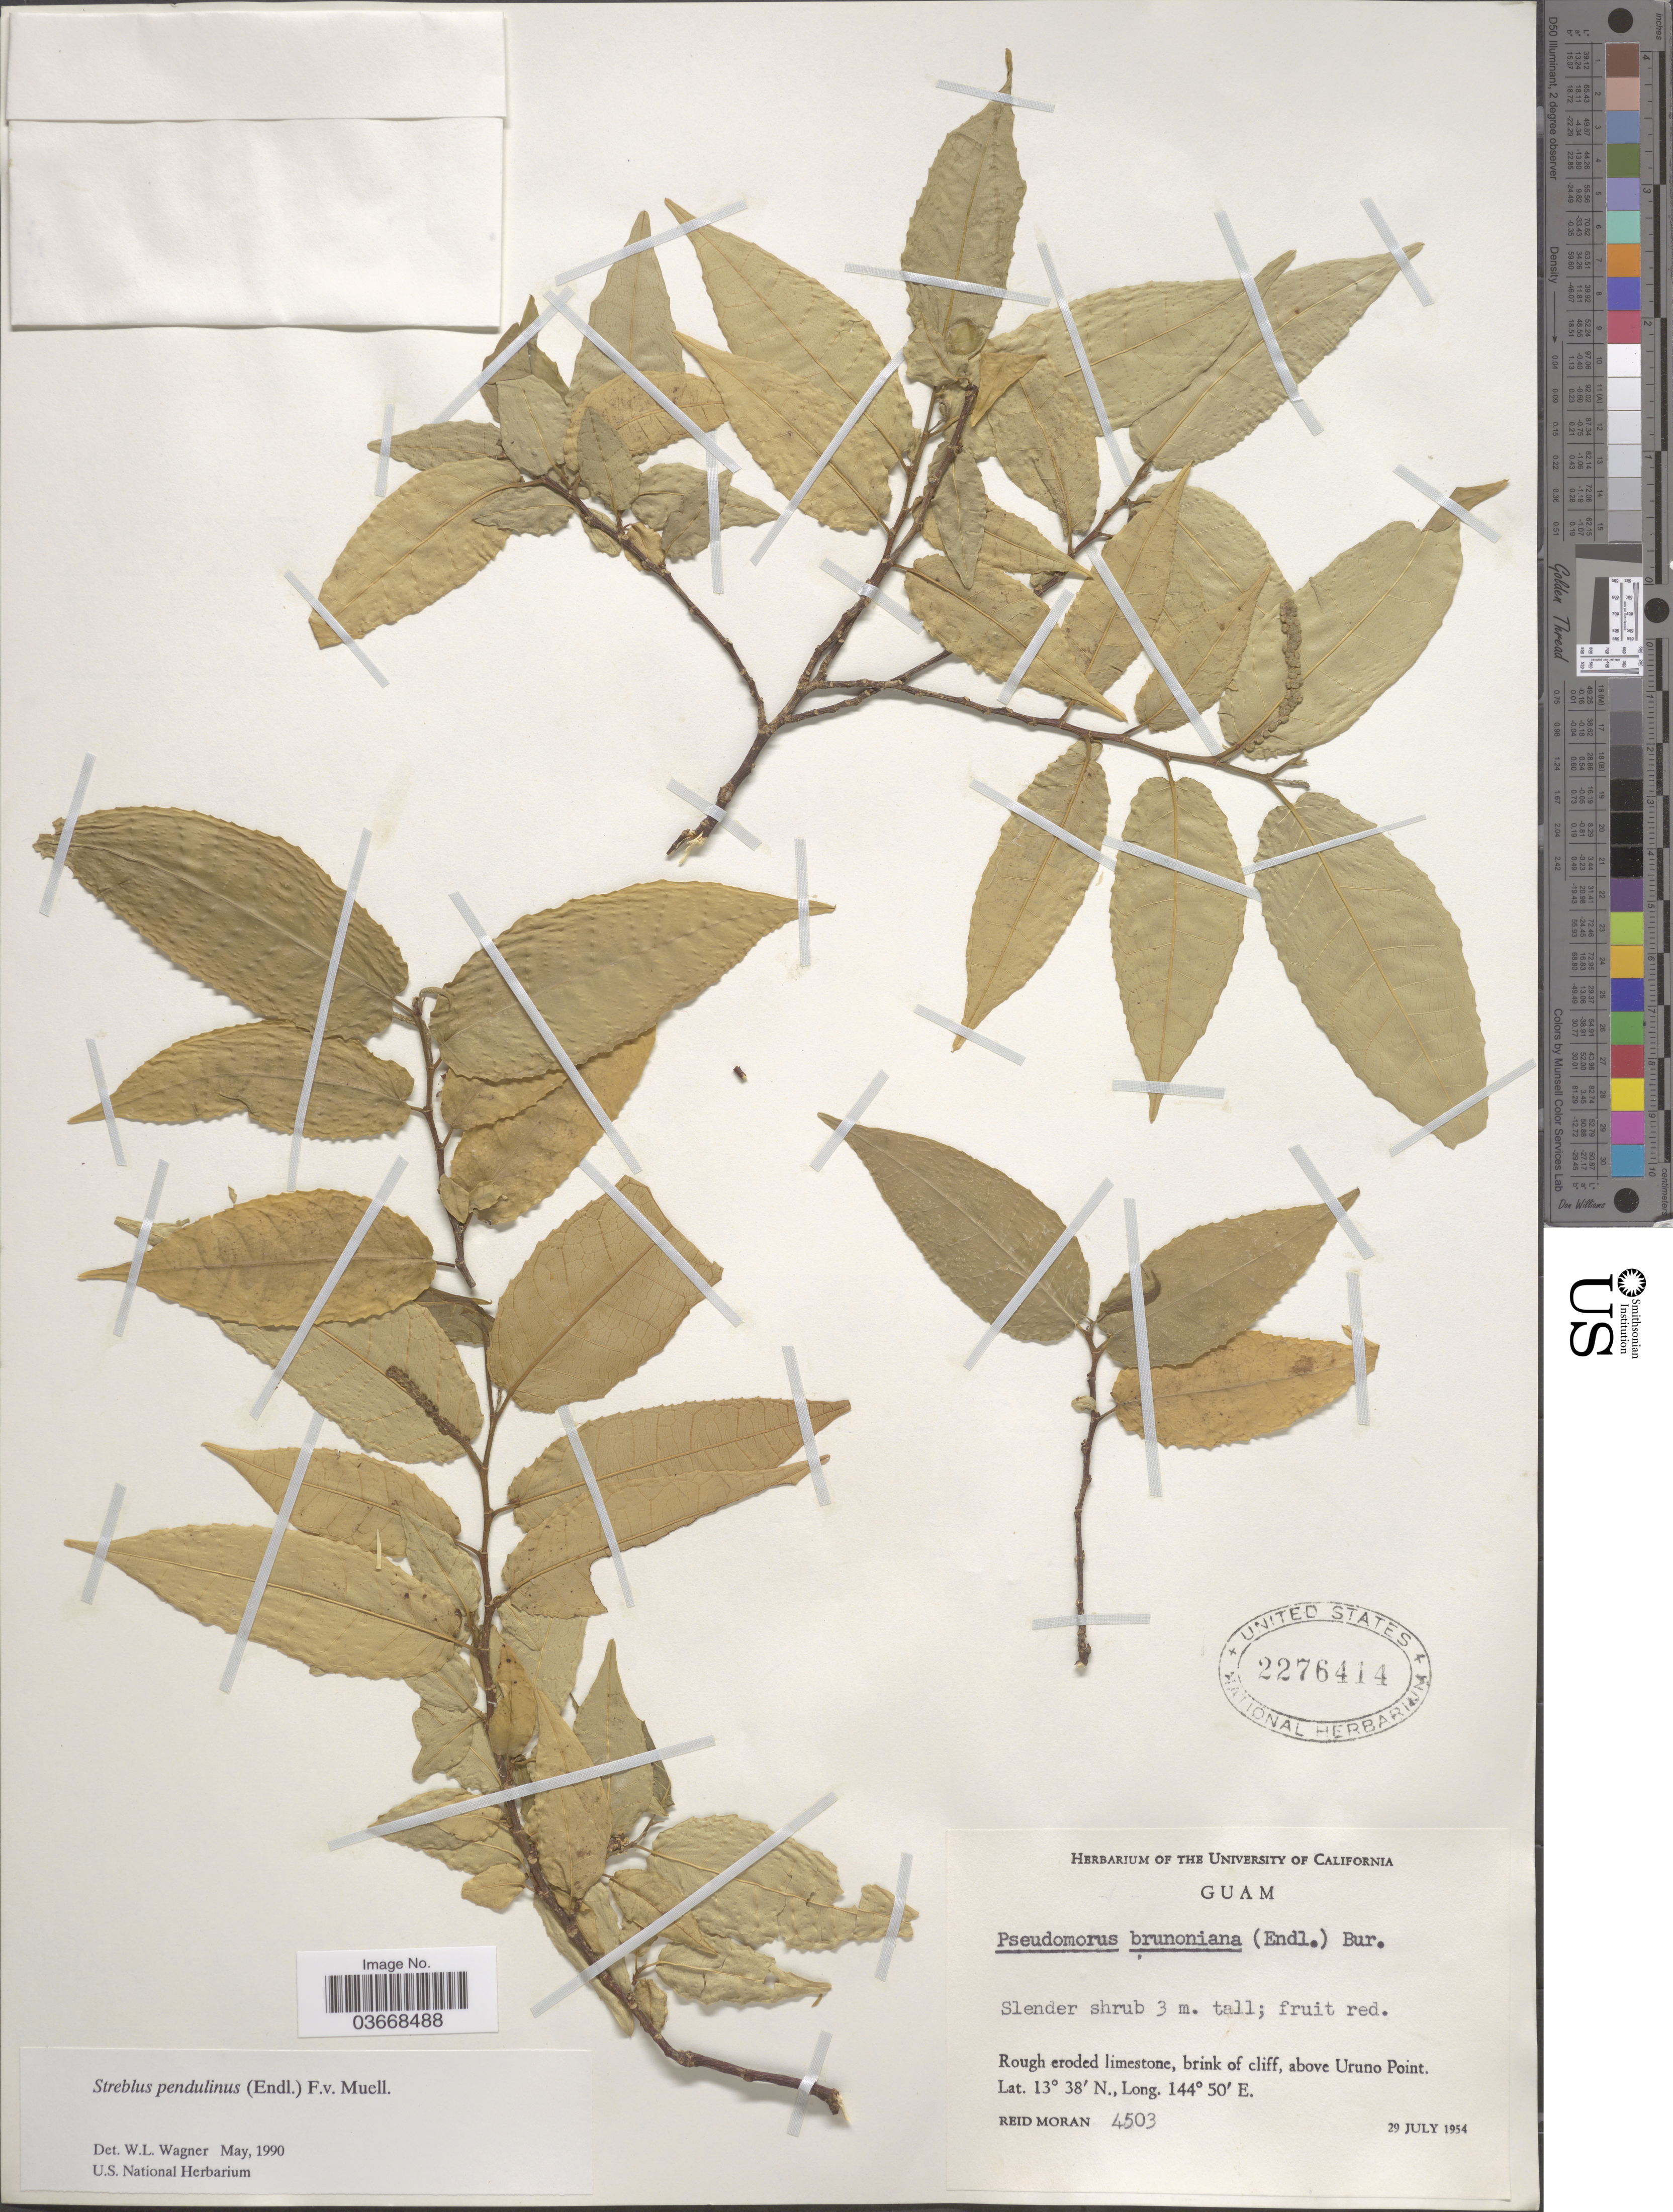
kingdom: Plantae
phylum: Tracheophyta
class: Magnoliopsida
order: Rosales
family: Moraceae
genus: Paratrophis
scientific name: Paratrophis pendulina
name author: (Endl.) E. M. Gardner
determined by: Wagner, W. L., (BOT), Smithsonian Institution - National Museum of Natural History (UNITED STATES)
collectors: R. V. Moran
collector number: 4503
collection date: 1954-07-29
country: Guam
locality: Rough eroded limestone, brink of cliff, above Uruno Point.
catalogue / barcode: US 2276414